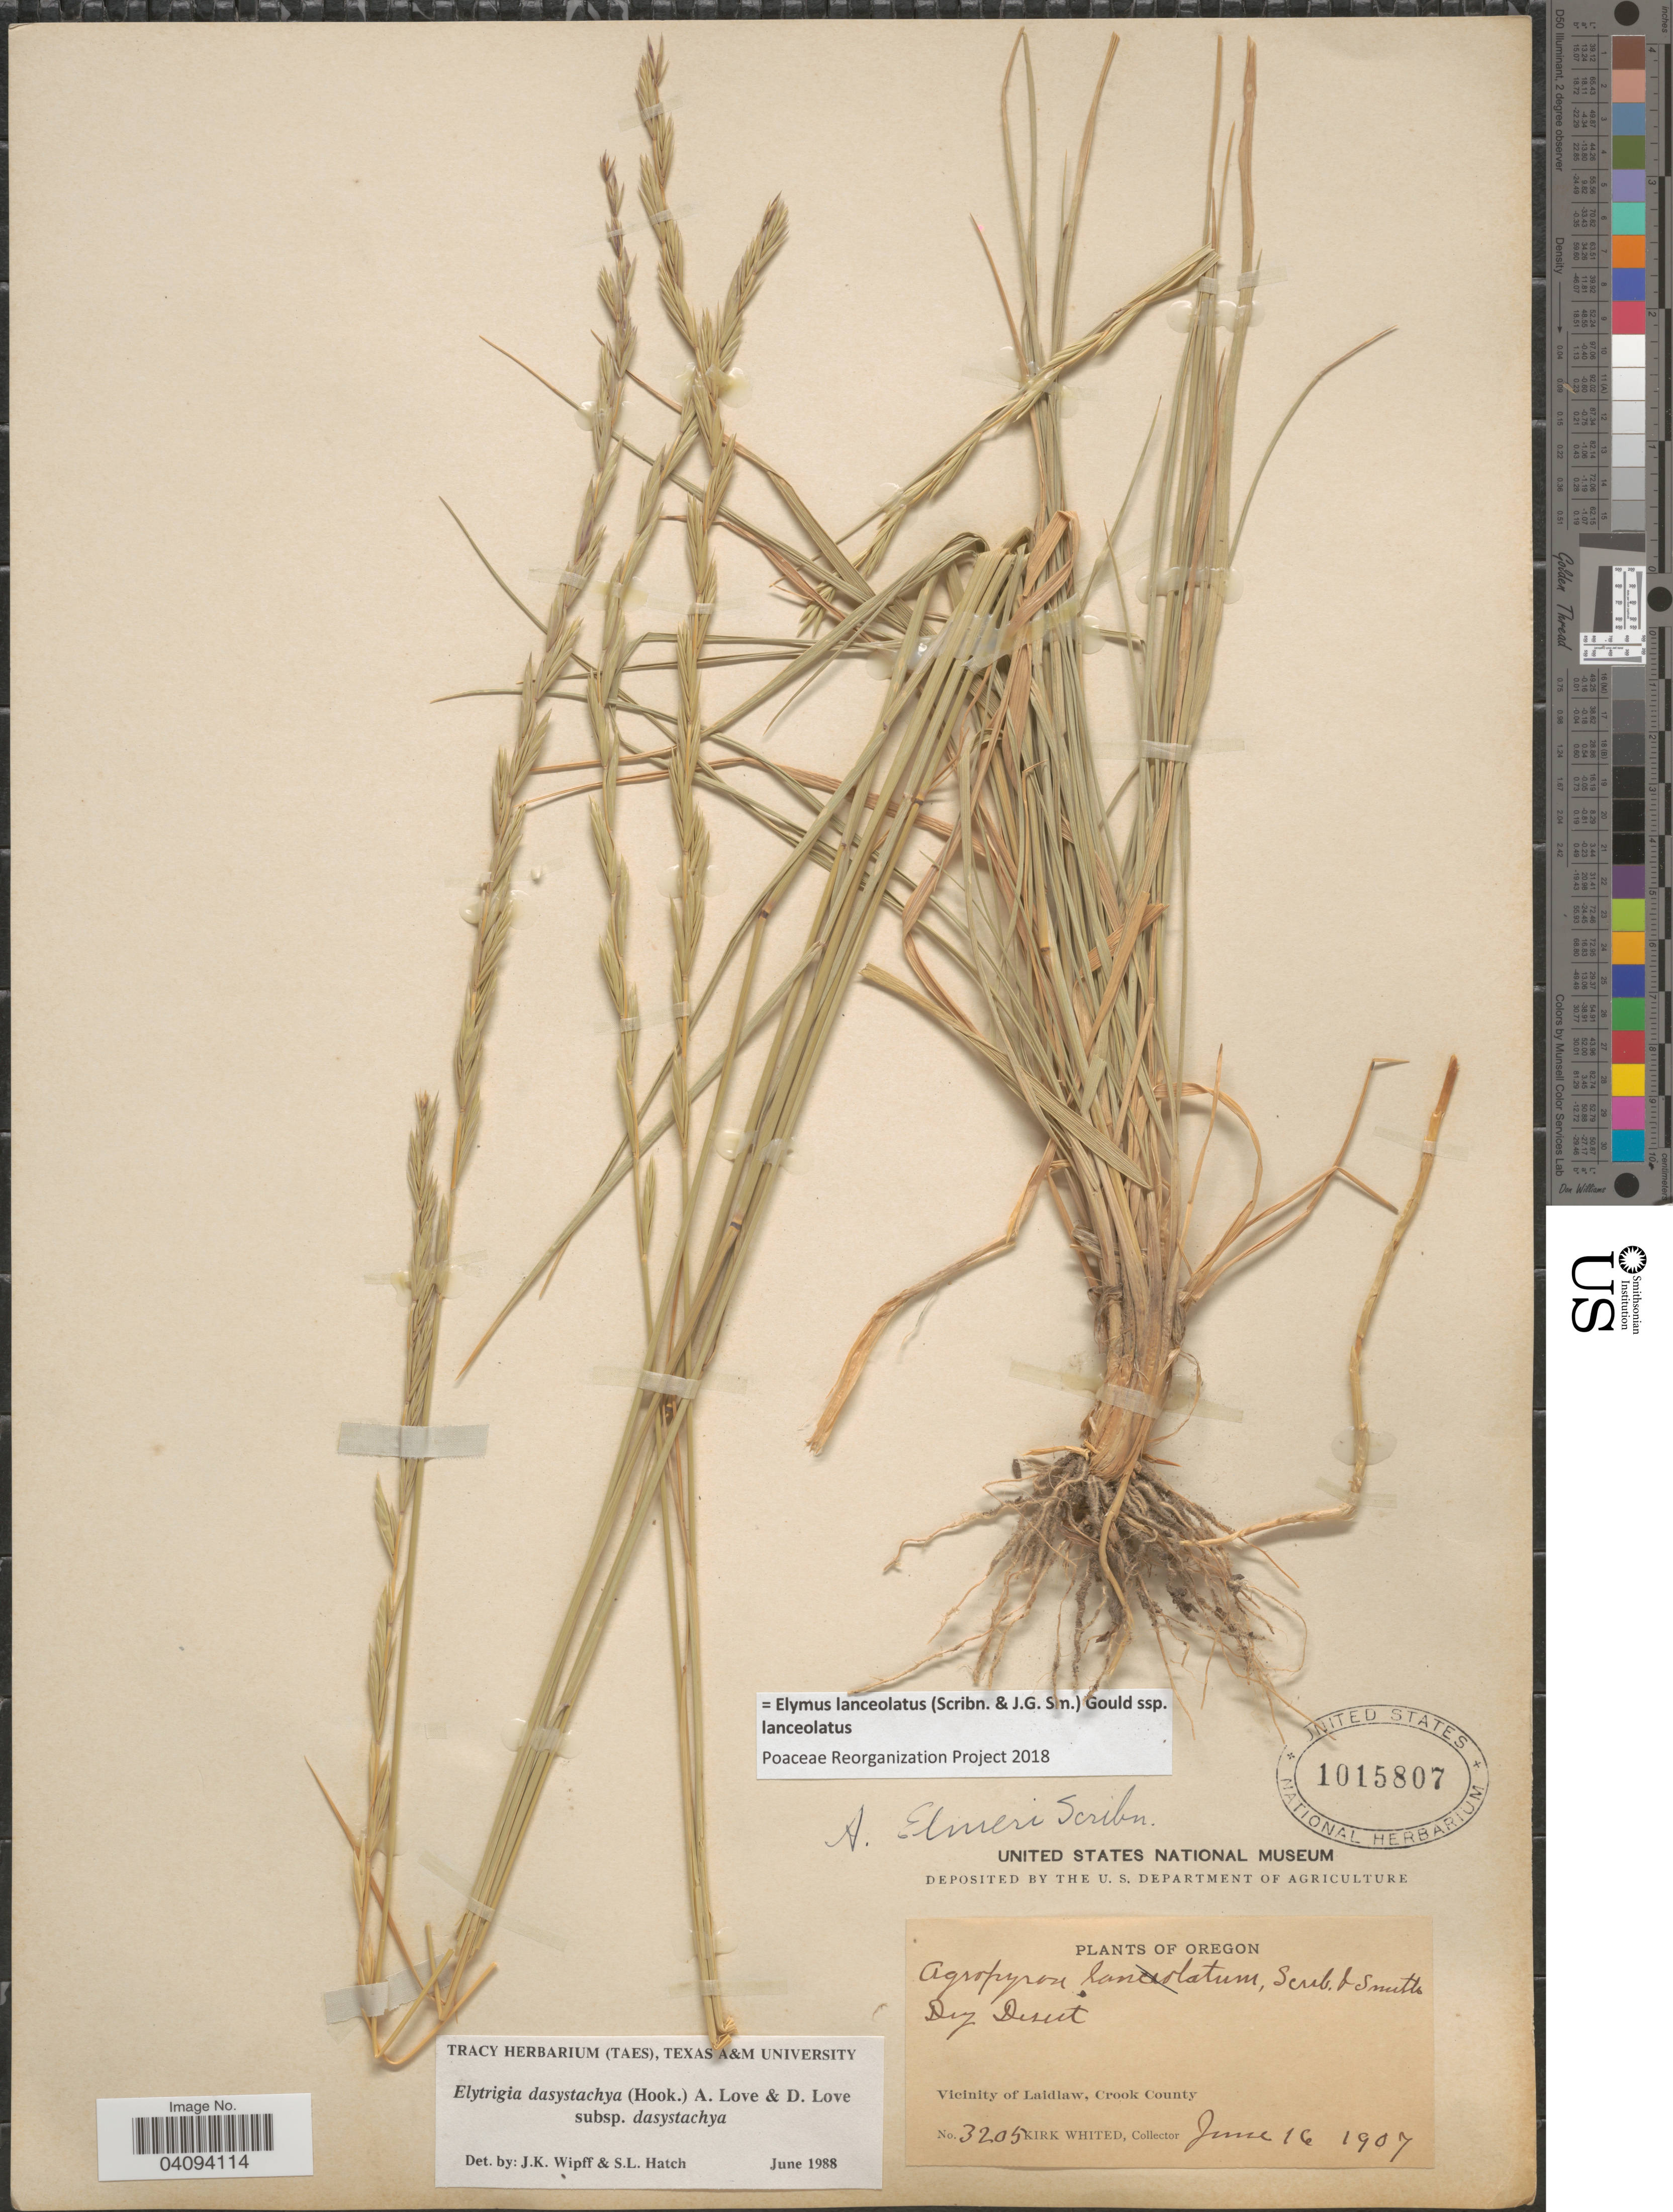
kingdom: Plantae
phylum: Tracheophyta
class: Liliopsida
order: Poales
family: Poaceae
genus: Elymus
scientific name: Elymus lanceolatus subsp. lanceolatus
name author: (Scribn. & J.G. Sm.) Gould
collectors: K. Whited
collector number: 3205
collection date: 1907-06-16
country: United States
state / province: Oregon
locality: Dry Desert. Vicinity of Laidlaw, Crook County.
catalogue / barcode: US 1015807